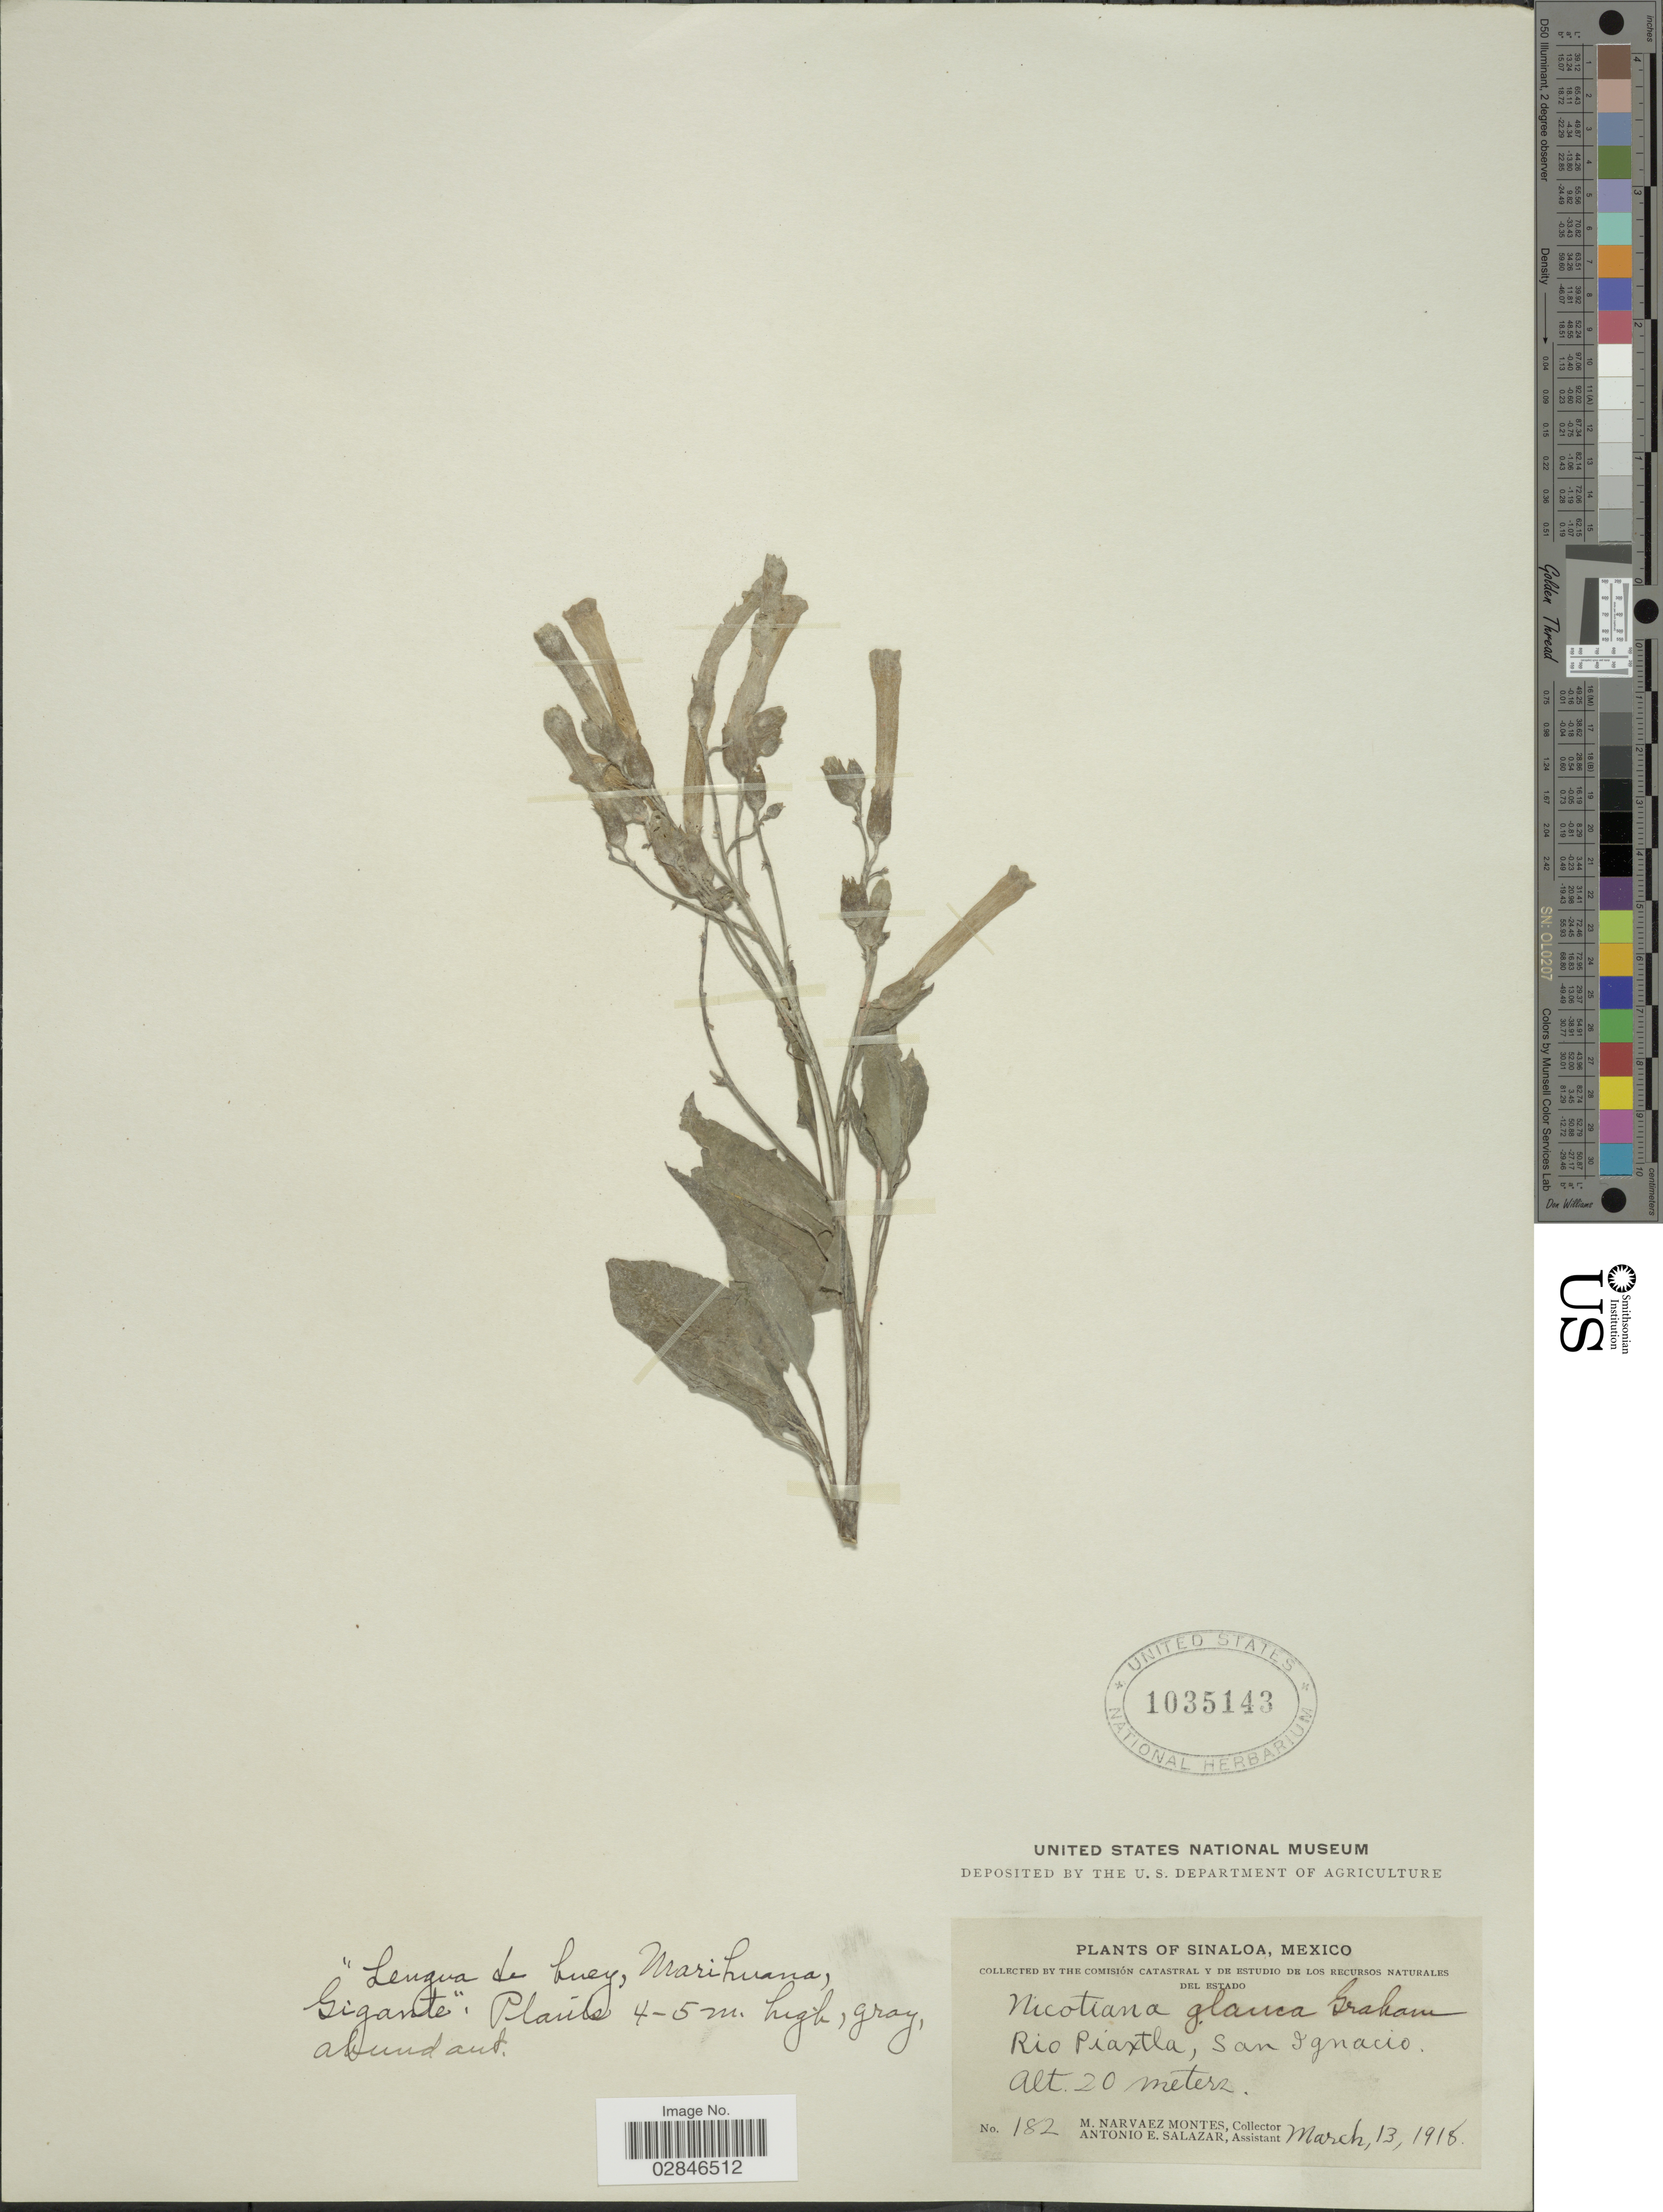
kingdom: Plantae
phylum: Tracheophyta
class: Magnoliopsida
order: Solanales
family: Solanaceae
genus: Nicotiana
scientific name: Nicotiana glauca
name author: Graham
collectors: M. Navarez Montes & A. E. Salazar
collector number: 182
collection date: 1918-03-13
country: Mexico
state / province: Sinaloa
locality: Rio Piaxtla, San Ignacio.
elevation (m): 20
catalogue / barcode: US 1035143